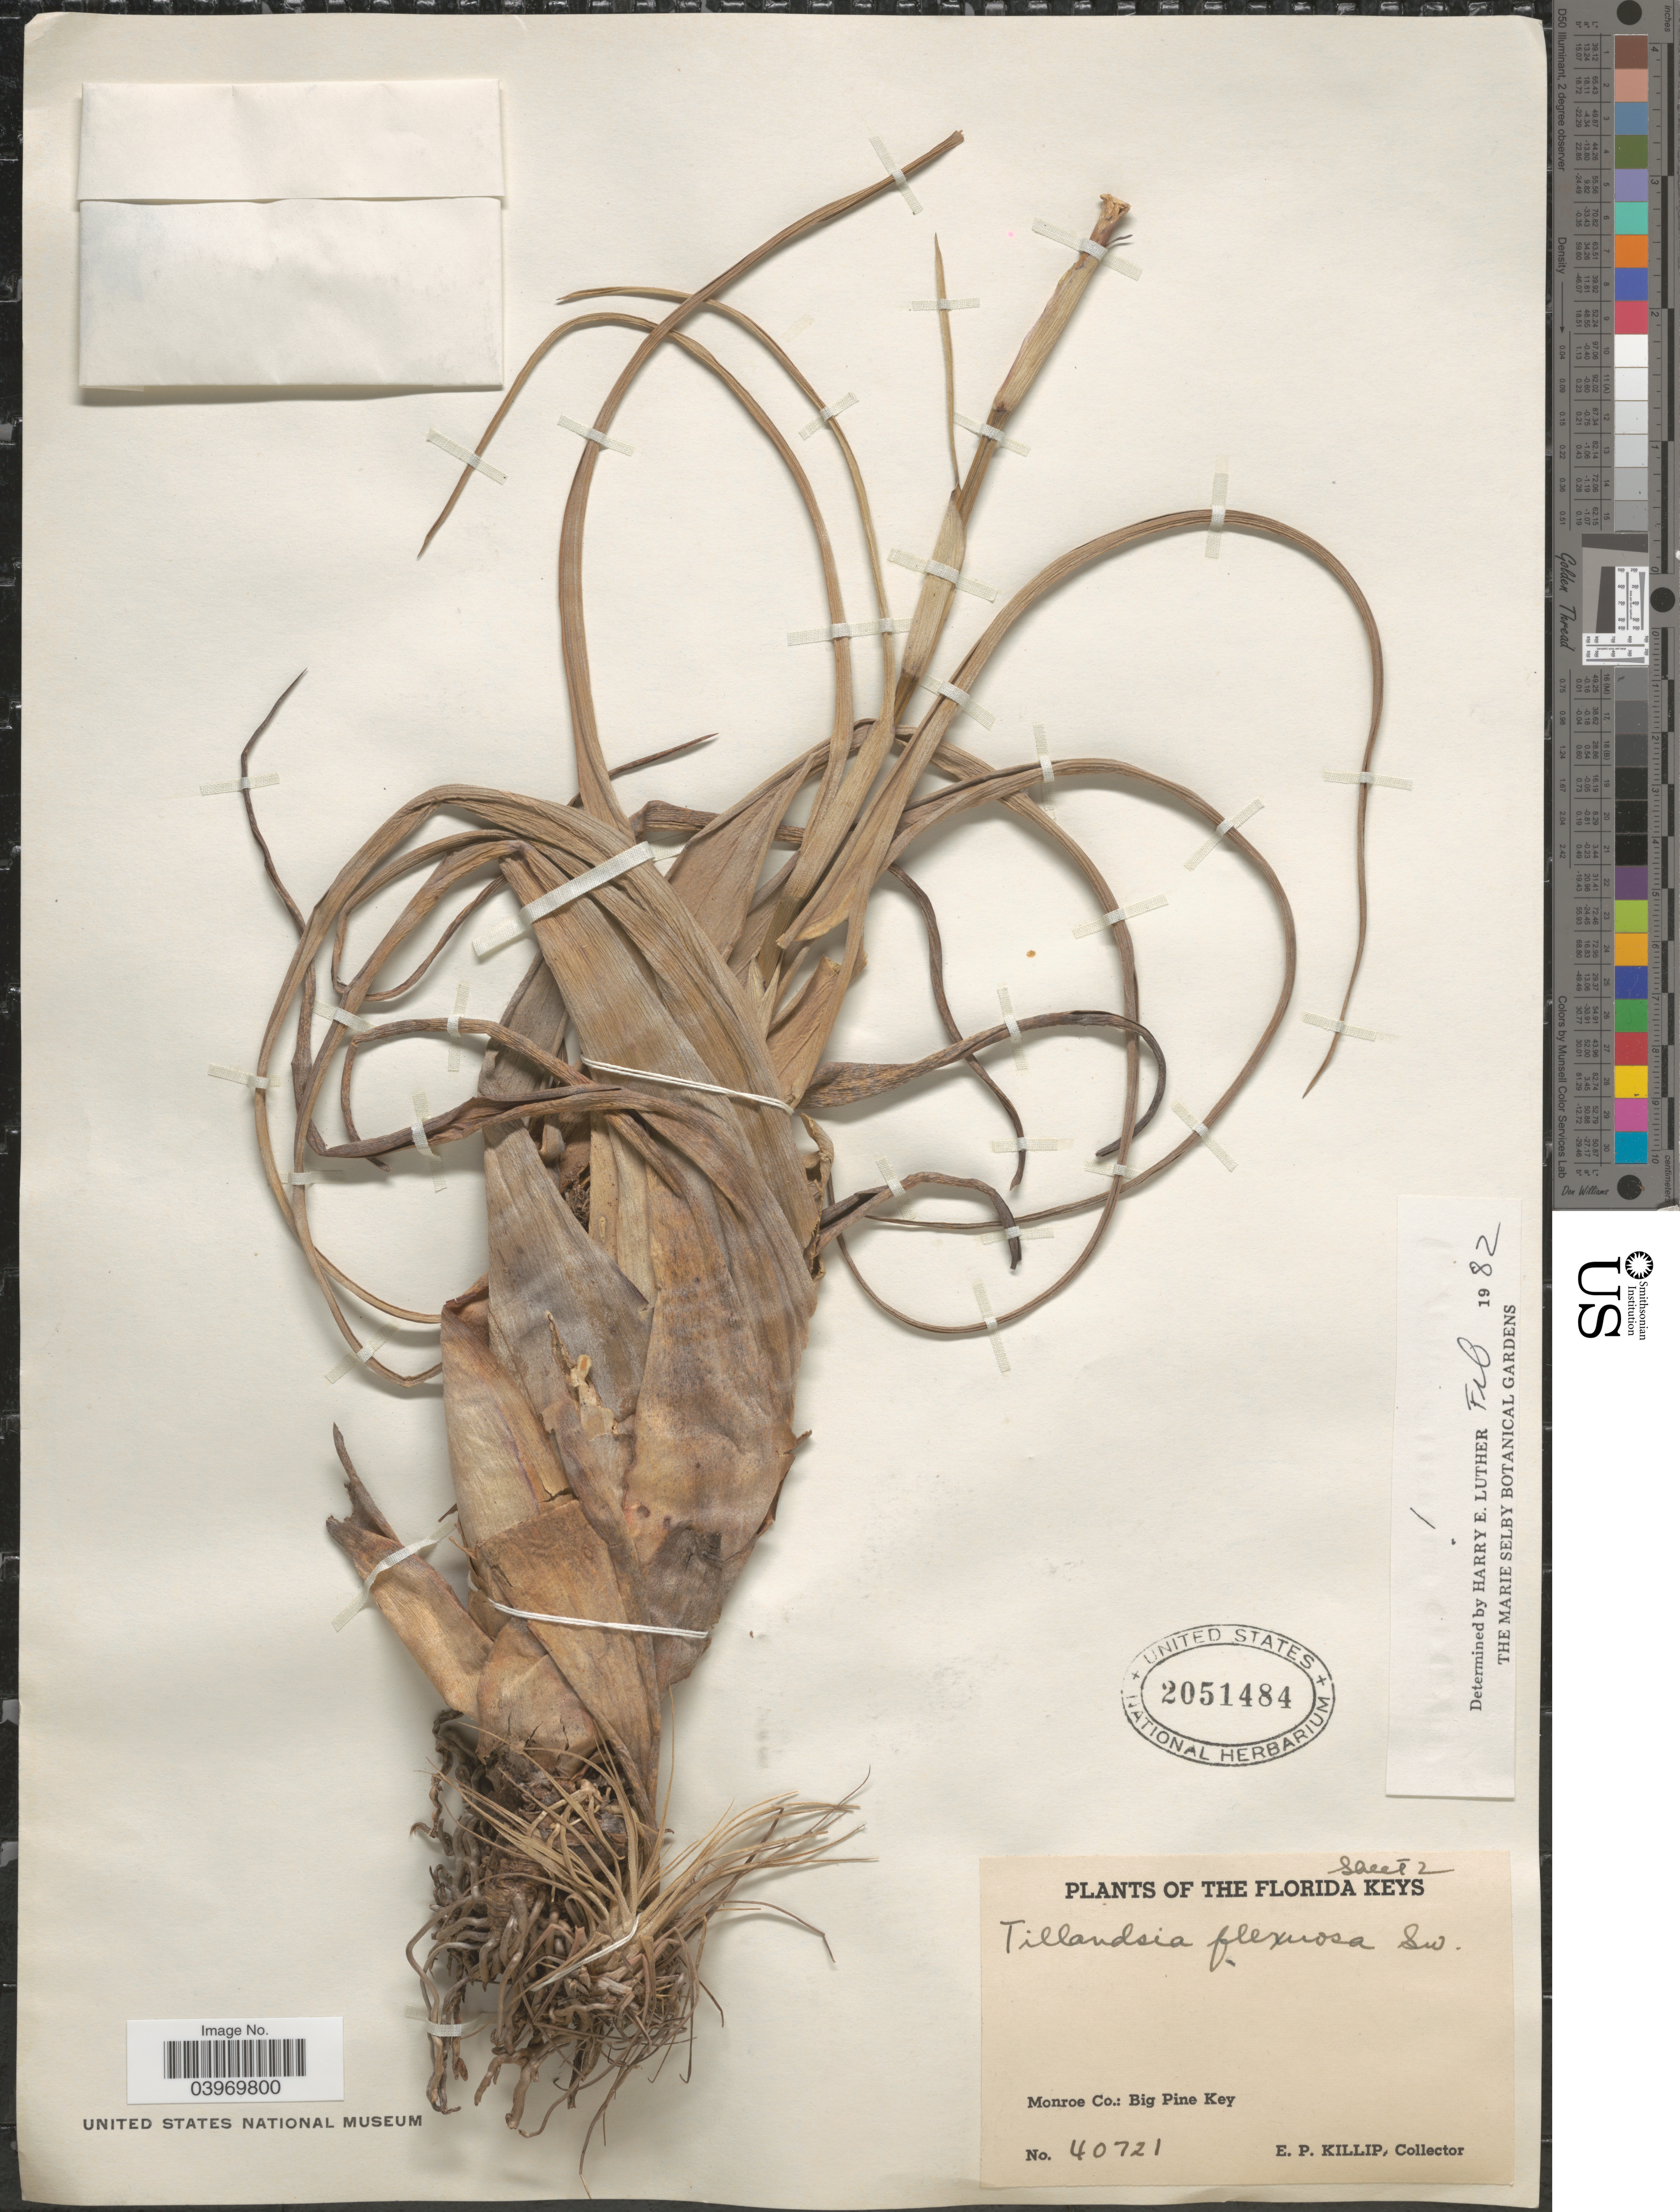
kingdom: Plantae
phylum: Tracheophyta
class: Liliopsida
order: Poales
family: Bromeliaceae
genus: Tillandsia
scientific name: Tillandsia flexuosa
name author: Sw.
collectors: E. P. Killip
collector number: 40721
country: United States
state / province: Florida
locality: The Florida Keys. Monroe Co.: Big Pine Key.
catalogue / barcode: US 2051484